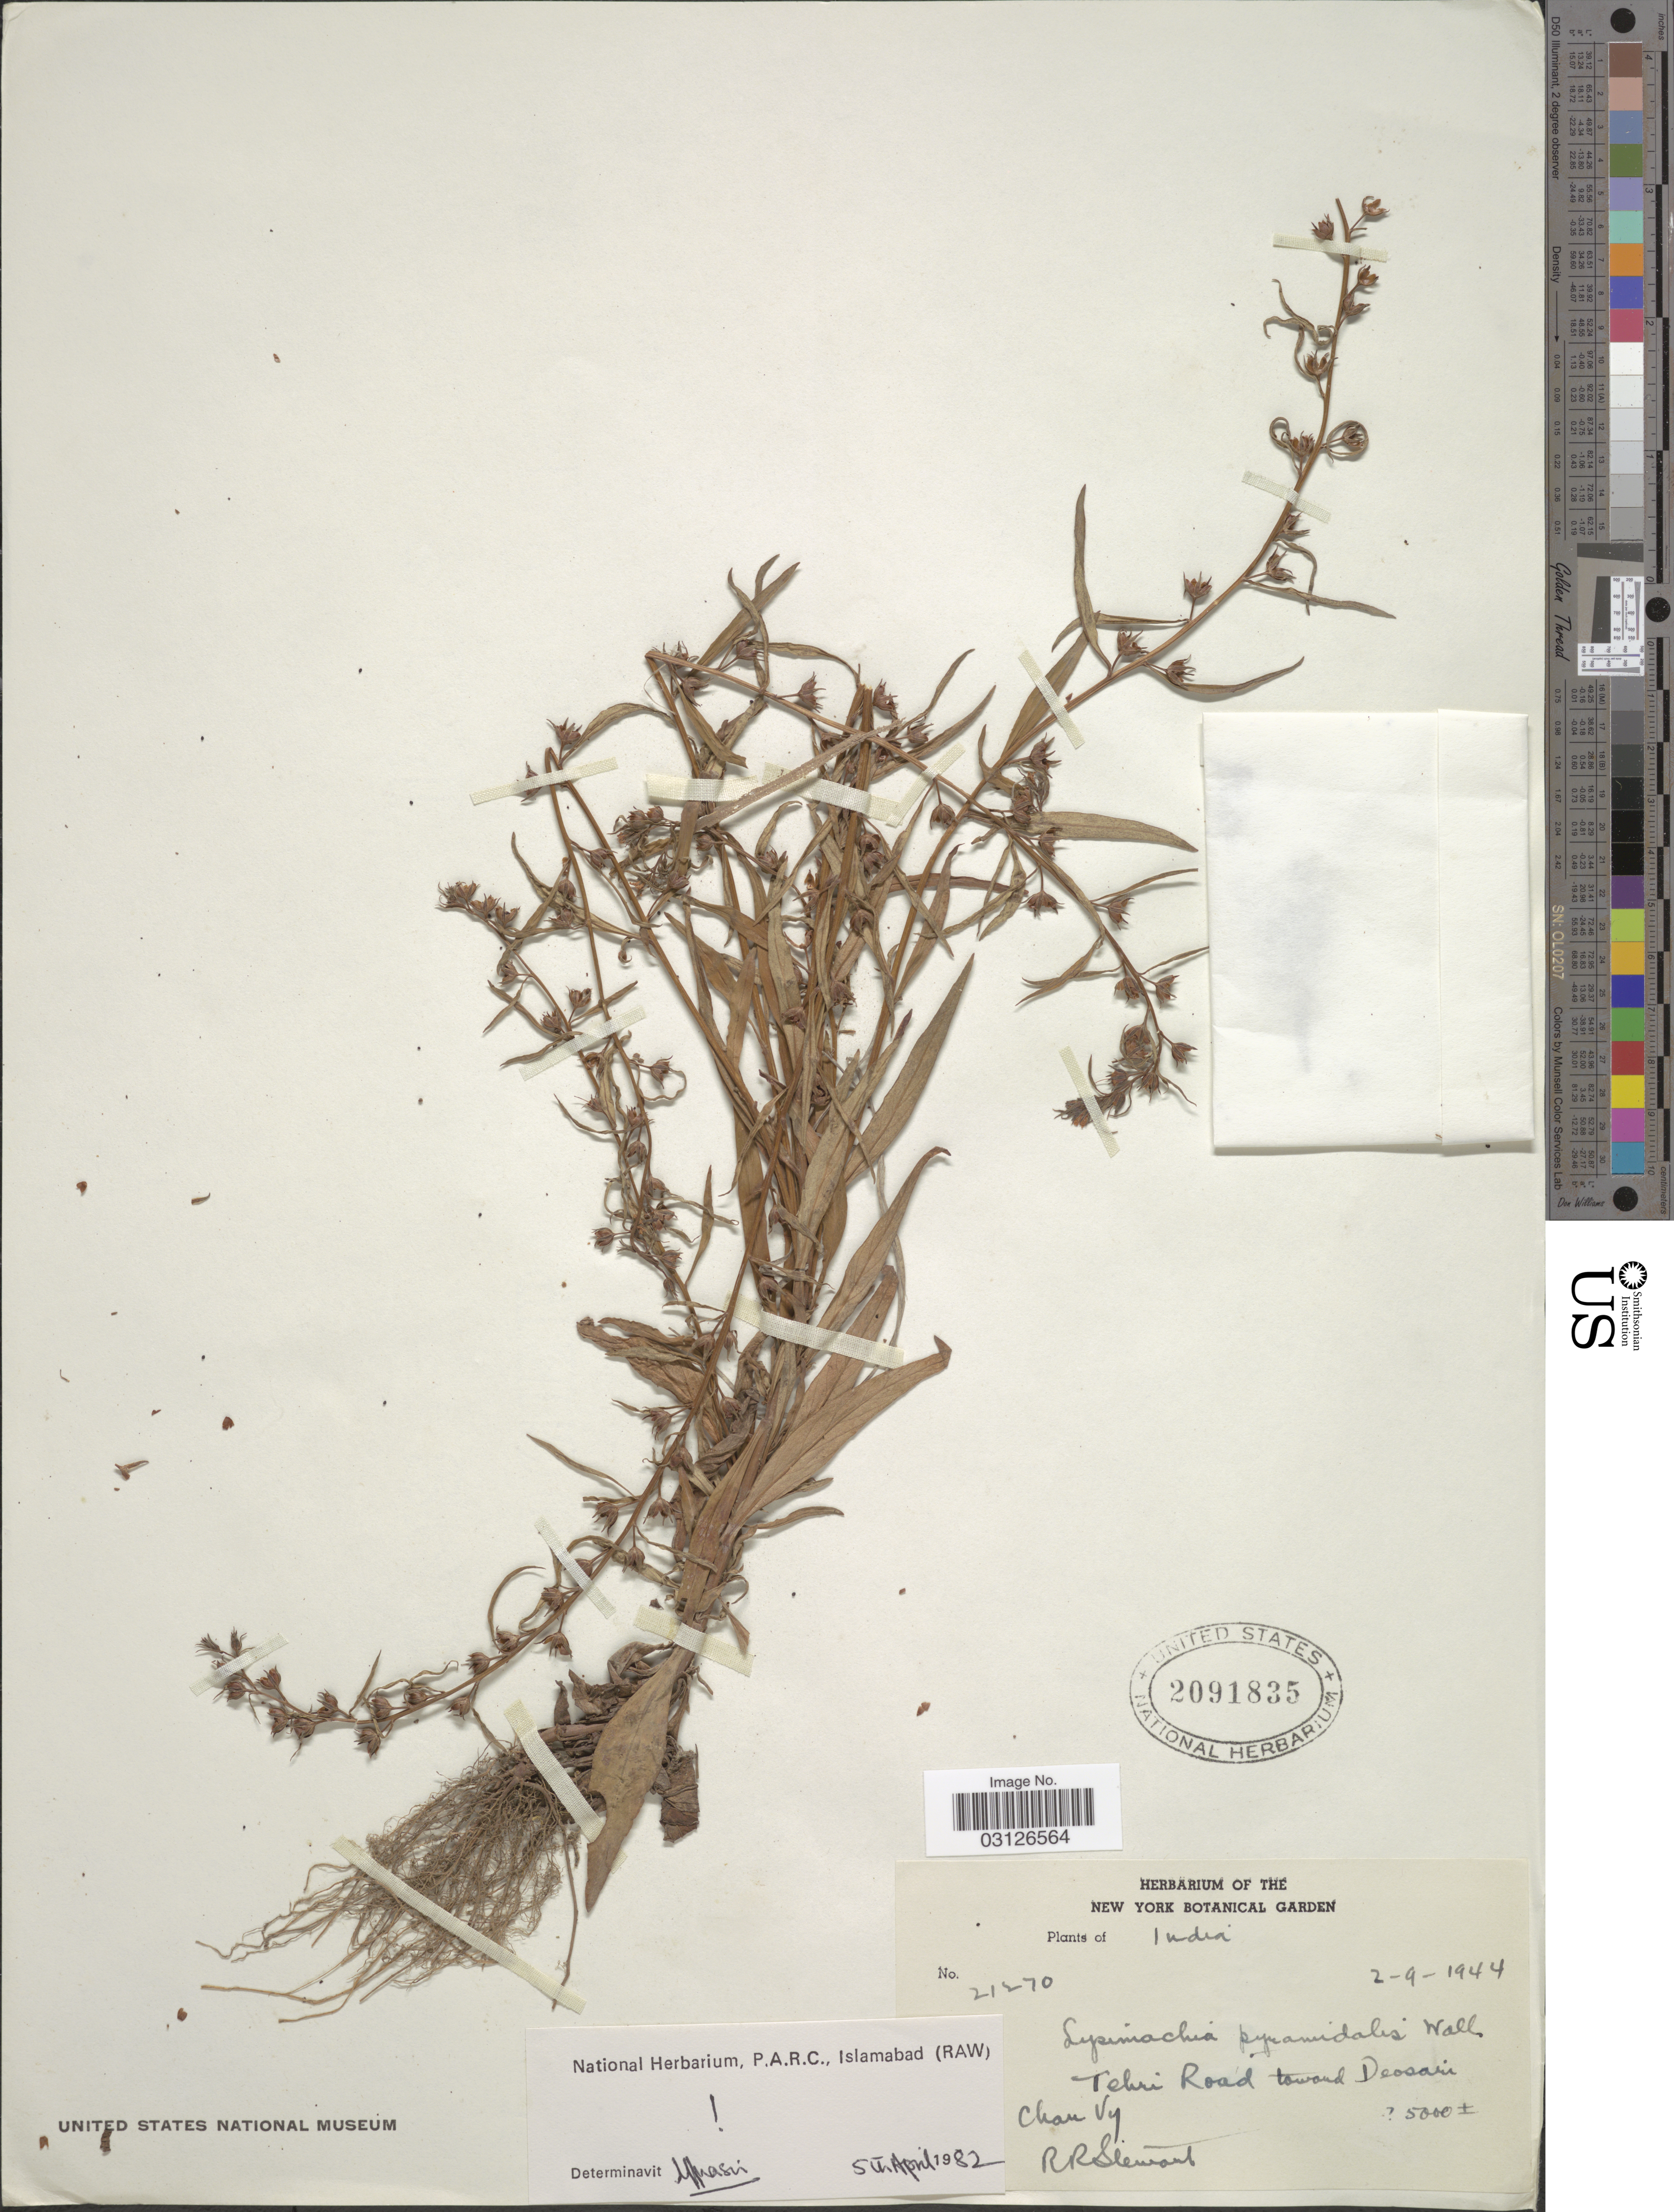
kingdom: Plantae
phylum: Tracheophyta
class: Magnoliopsida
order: Ericales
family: Primulaceae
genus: Lysimachia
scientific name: Lysimachia pyramidalis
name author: Wall.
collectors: R. Stewart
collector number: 21270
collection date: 1944-09-02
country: India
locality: Tehri Road toward Deosari. Chan Vy.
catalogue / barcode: US 2091835